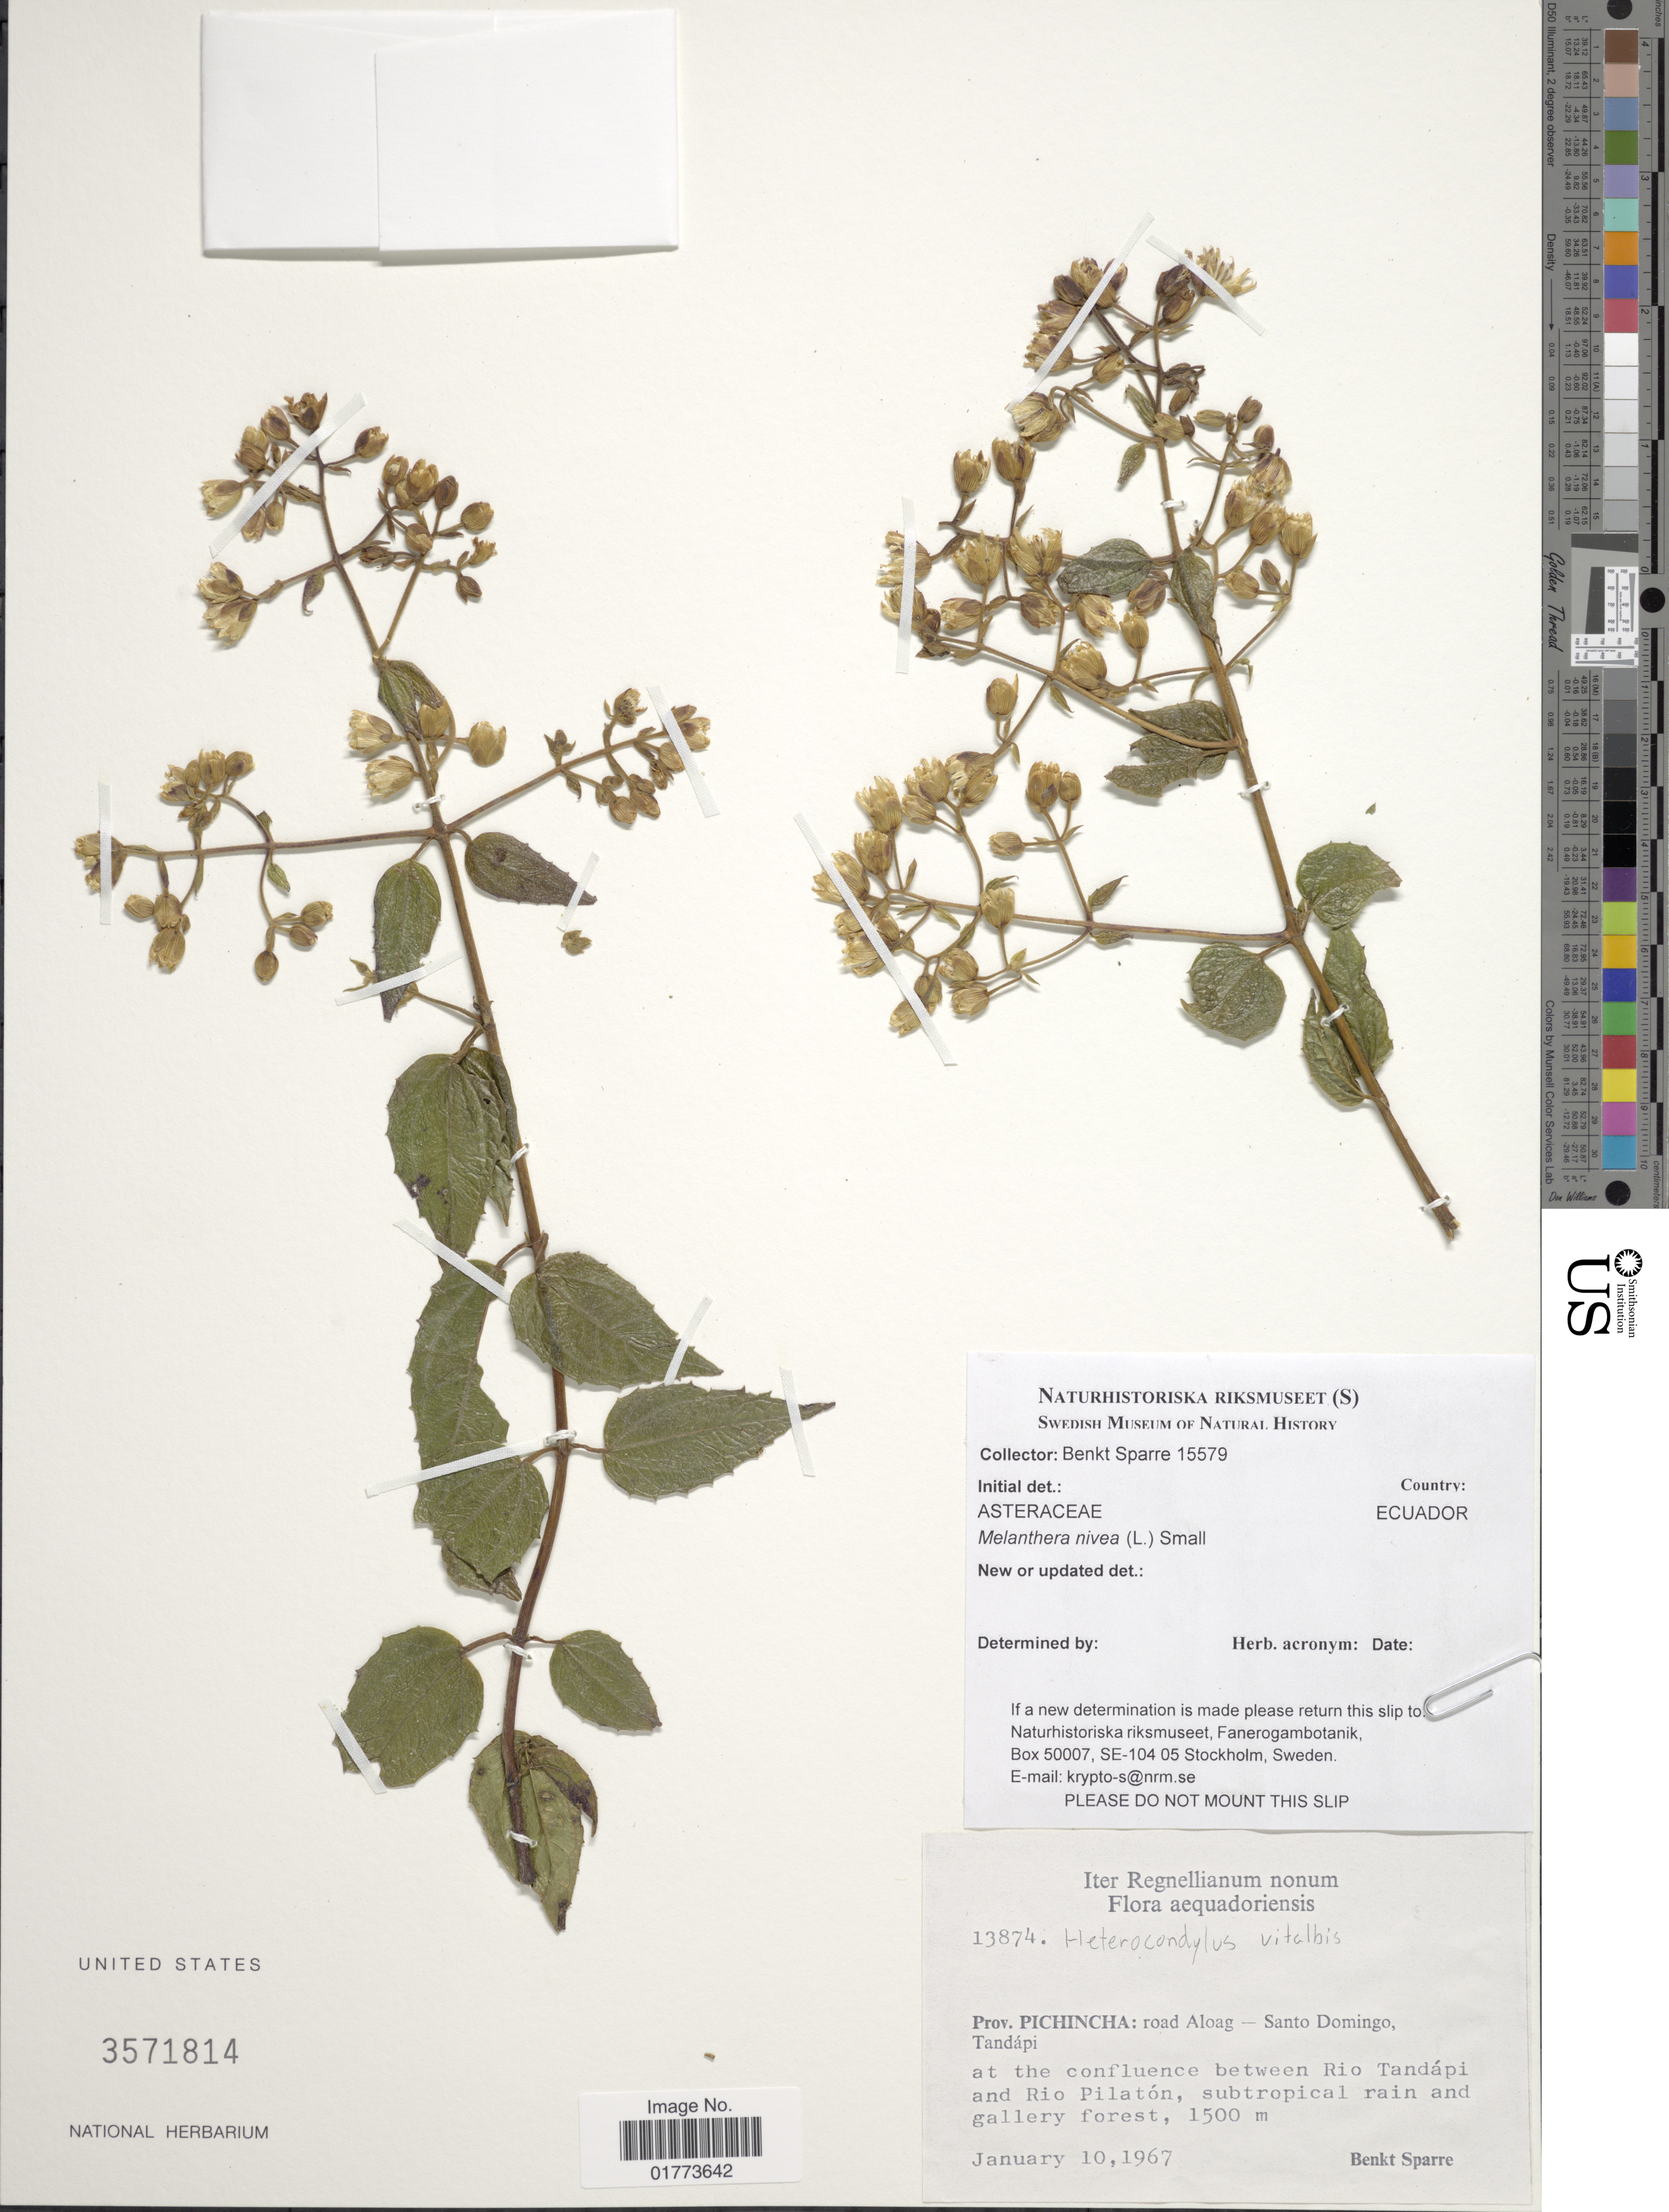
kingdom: Plantae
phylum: Tracheophyta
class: Magnoliopsida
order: Asterales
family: Asteraceae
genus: Melanthera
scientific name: Melanthera nivea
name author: (L.) Small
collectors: B. Sparre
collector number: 138774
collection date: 1967-01-10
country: Ecuador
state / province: Pichincha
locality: Prov. Pichincha; road Aloag-Santo Domingo, Tandapi. at confluence between Rio Tandapi and Rio Pilaton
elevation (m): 1500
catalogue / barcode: US 3571814